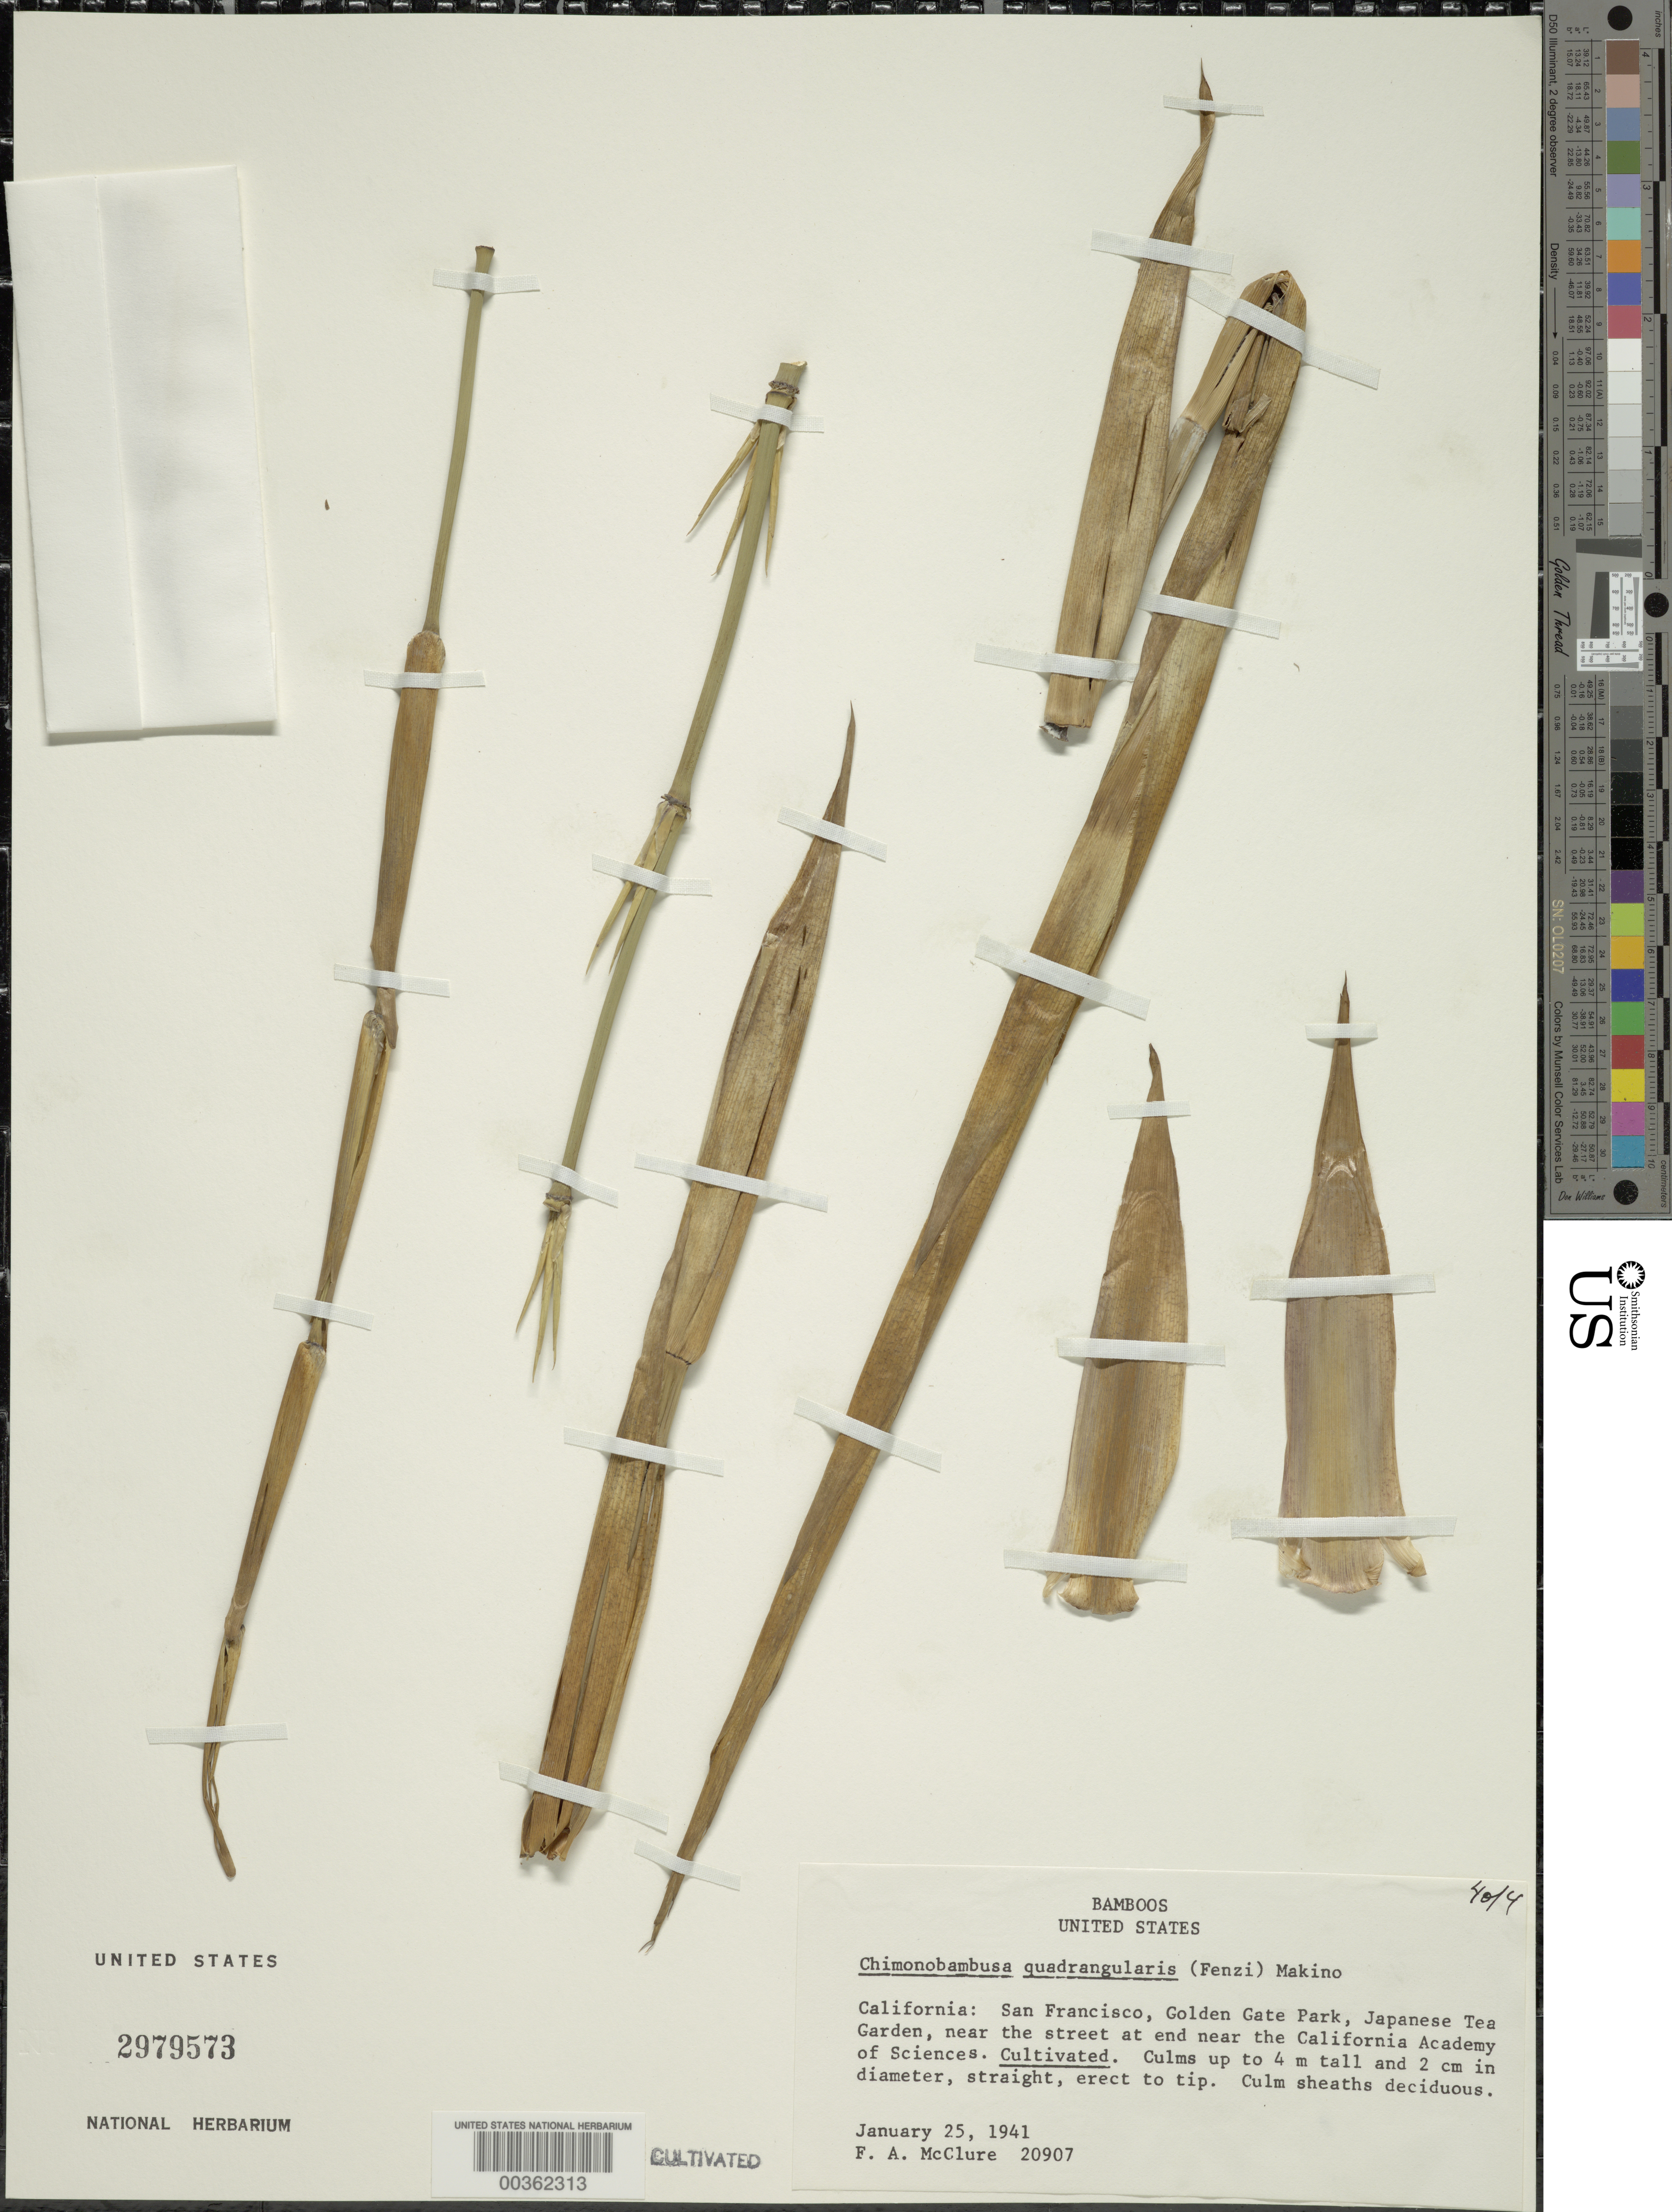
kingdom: Plantae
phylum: Tracheophyta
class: Liliopsida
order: Poales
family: Poaceae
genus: Chimonobambusa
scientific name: Chimonobambusa quadrangularis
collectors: F. A. McClure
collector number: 20907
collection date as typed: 25 Jan 1941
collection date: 1941-01-25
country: United States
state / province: California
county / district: San Francisco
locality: Golden gate park-san francisco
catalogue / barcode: US 2979573